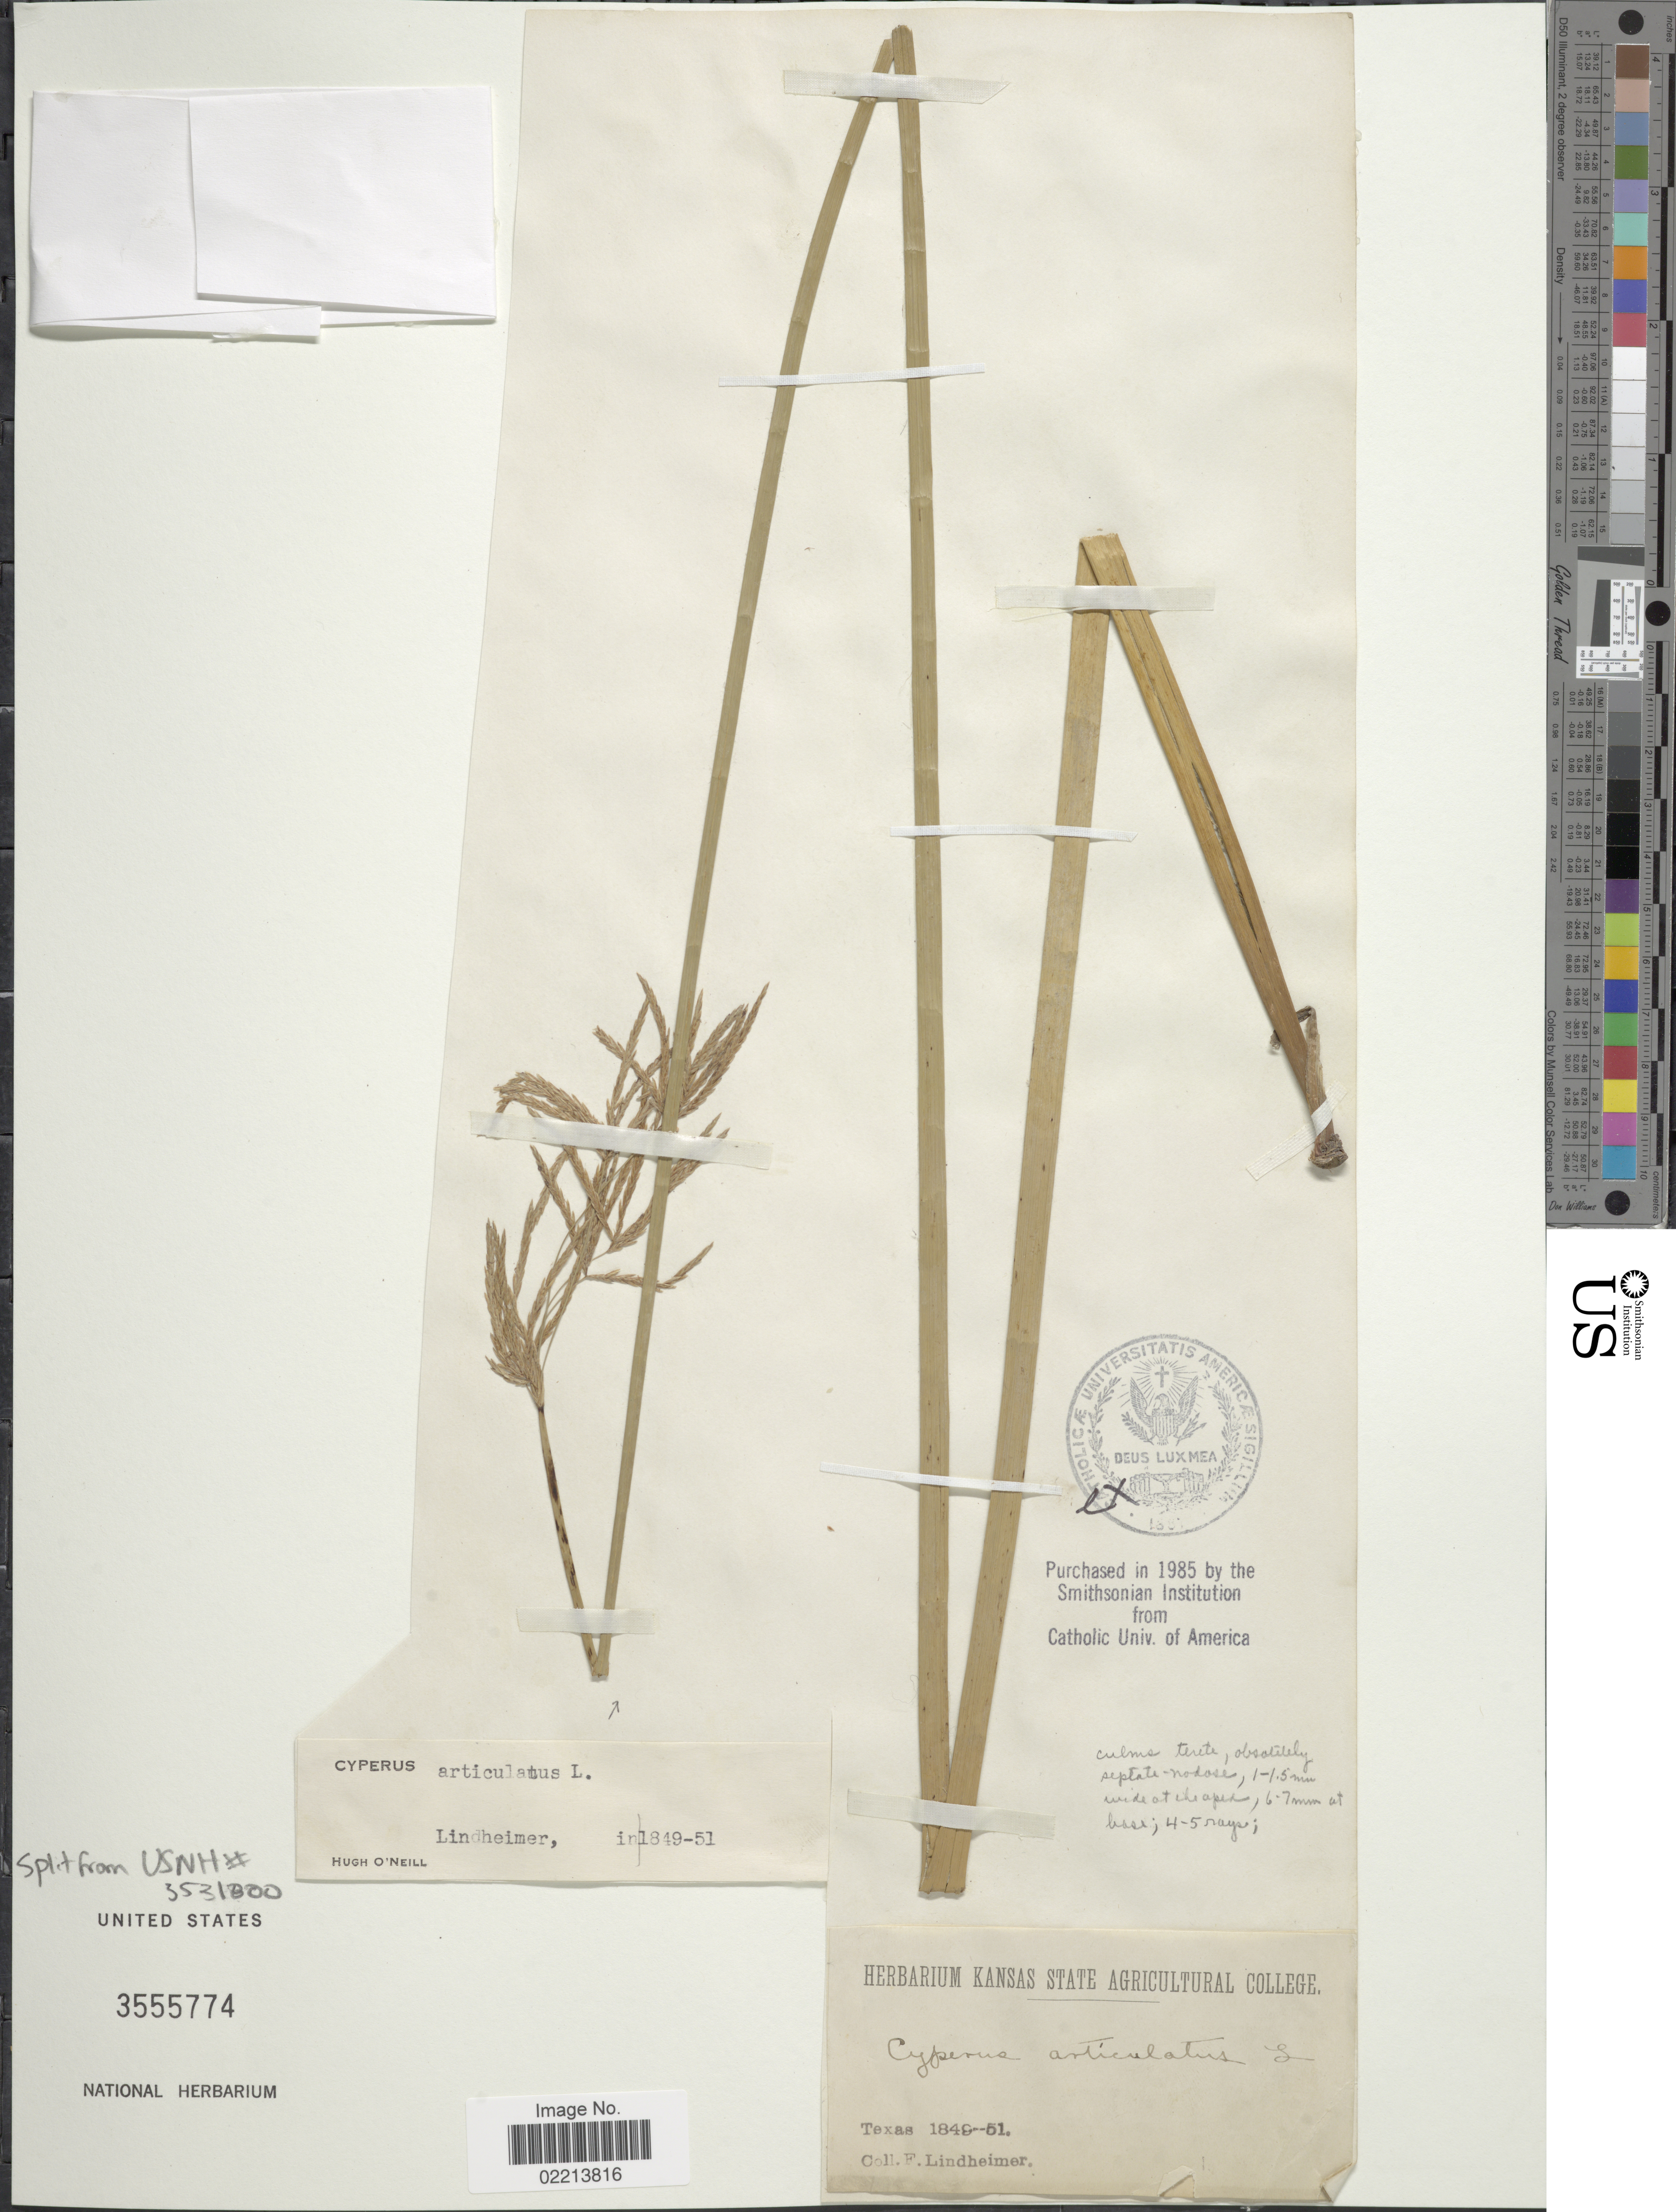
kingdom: Plantae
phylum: Tracheophyta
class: Liliopsida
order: Poales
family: Cyperaceae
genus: Cyperus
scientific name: Cyperus articulatus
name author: L.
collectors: F. Lindheimer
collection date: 1849/1851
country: United States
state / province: Texas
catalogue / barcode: US 3555774